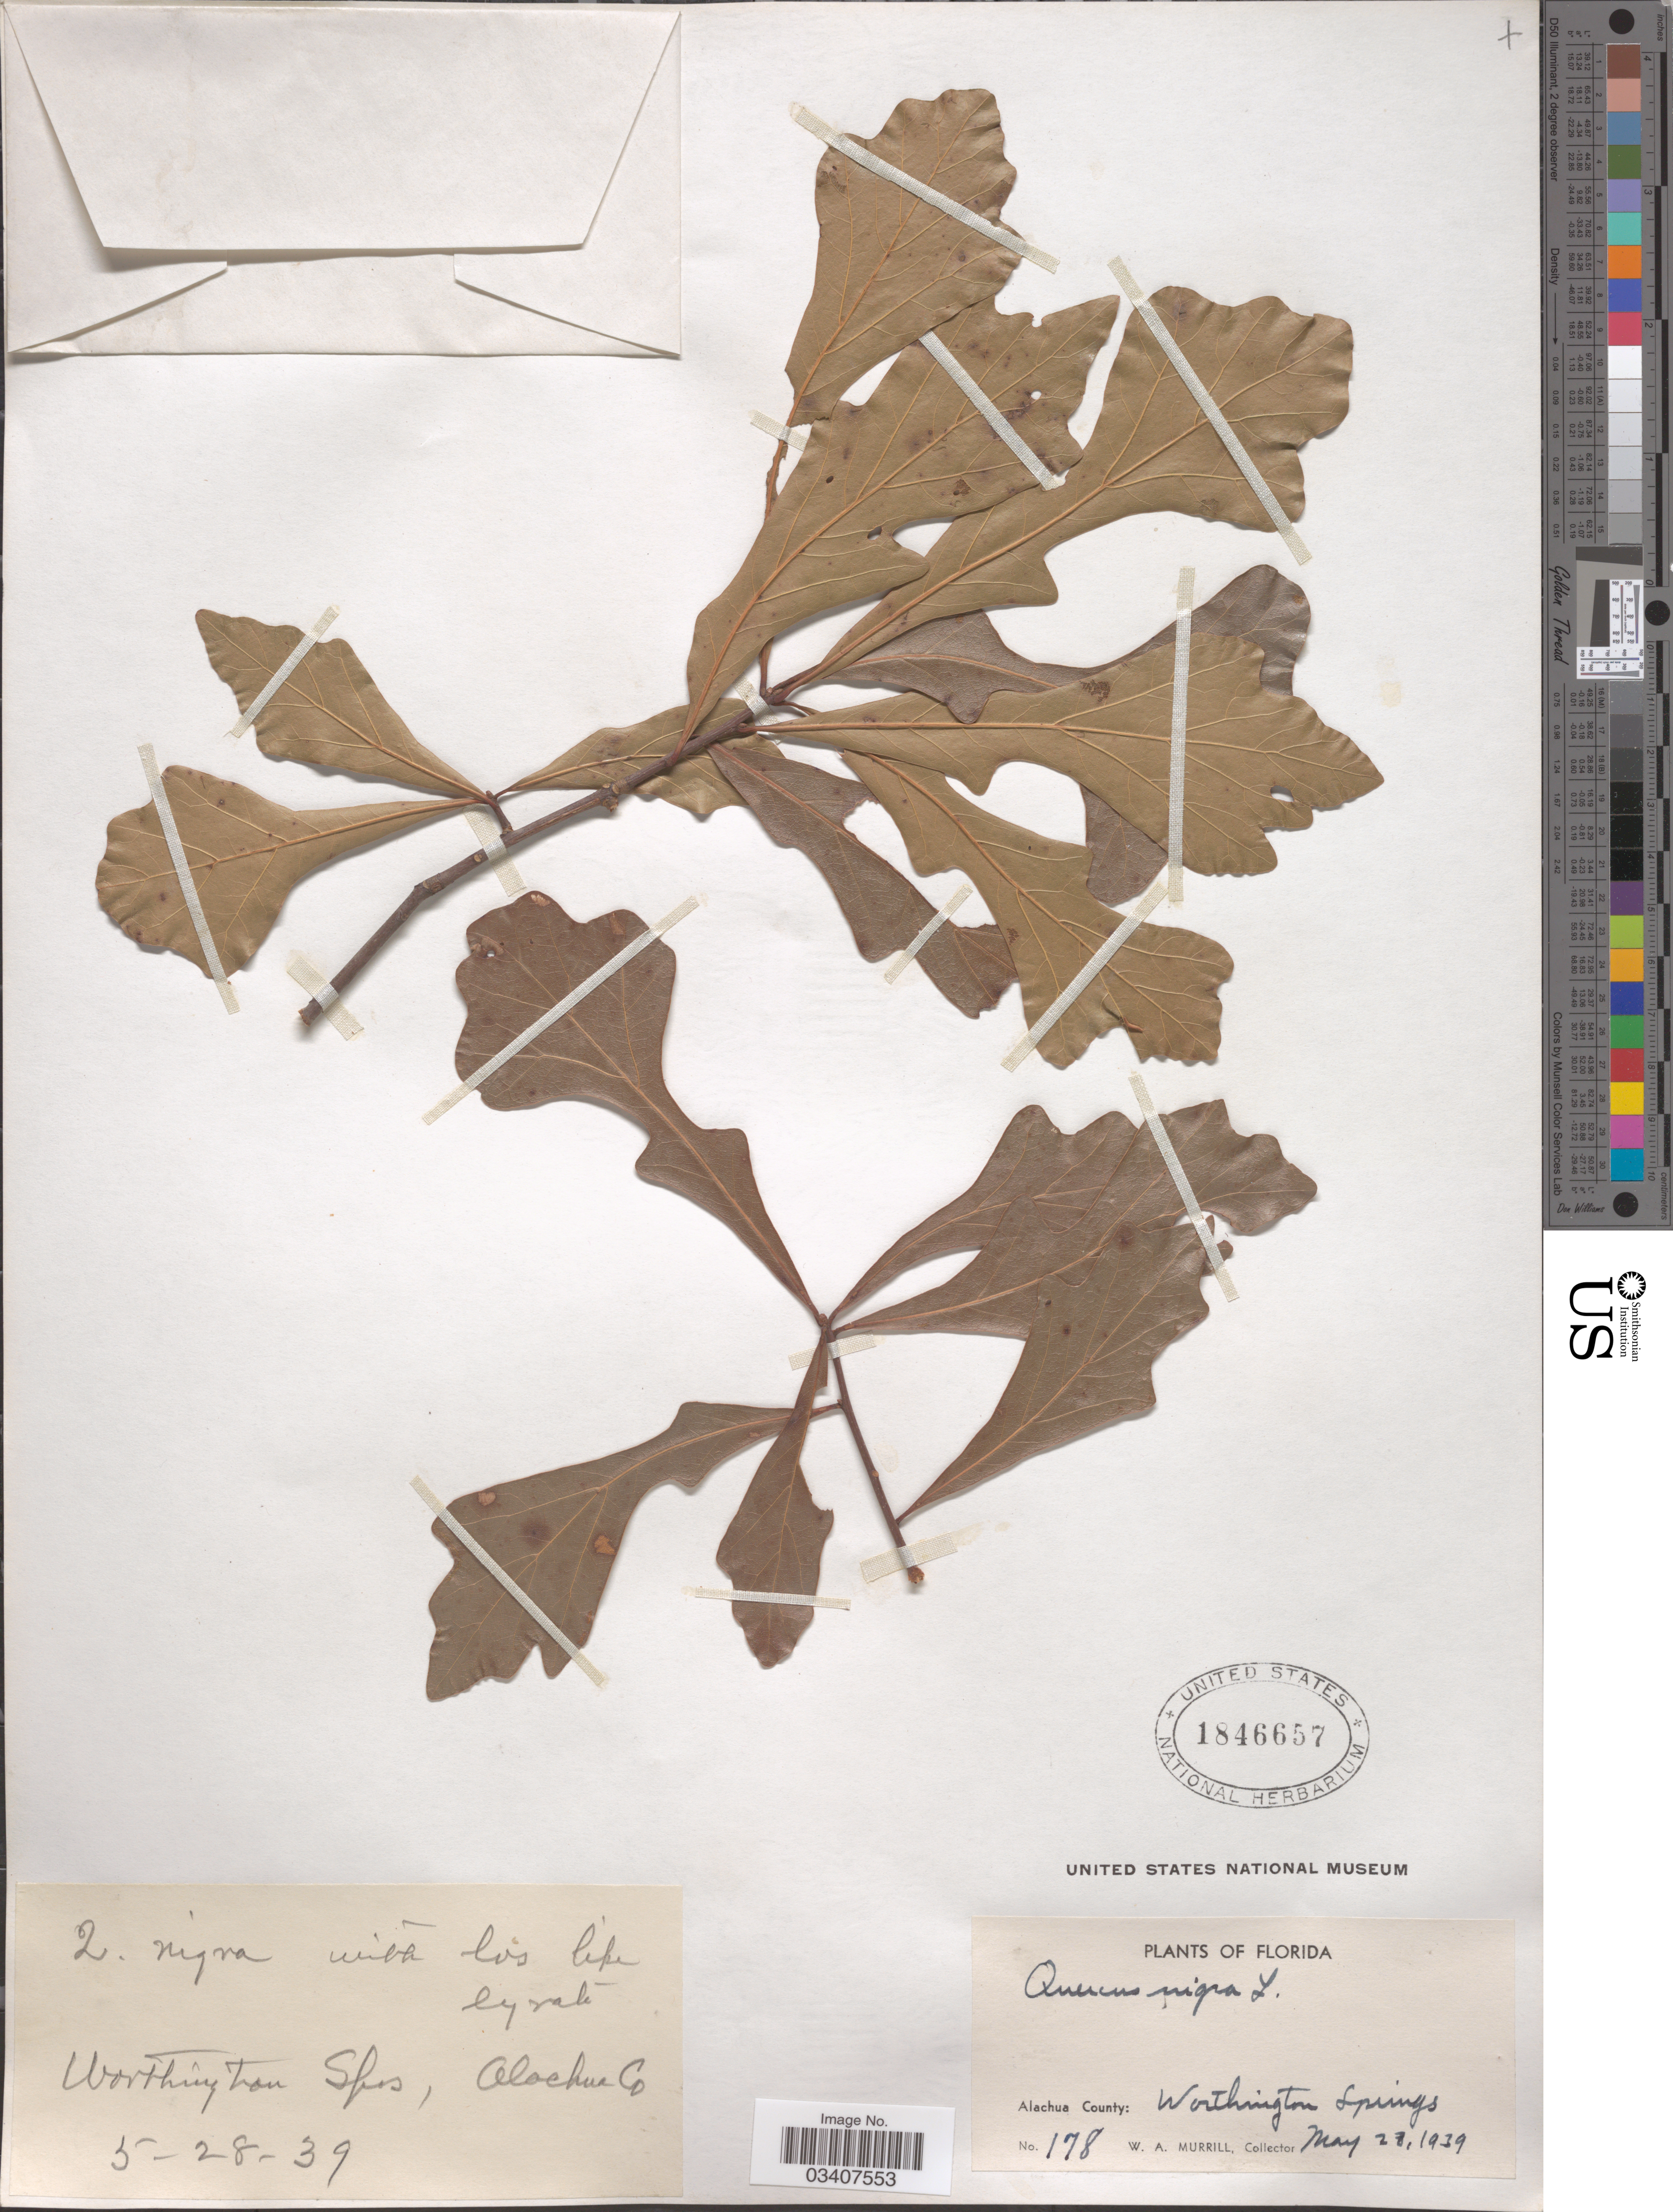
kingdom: Plantae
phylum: Tracheophyta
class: Magnoliopsida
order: Fagales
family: Fagaceae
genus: Quercus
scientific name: Quercus nigra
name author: L.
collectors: W. A. Murrill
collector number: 178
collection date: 1939-05-28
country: United States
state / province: Florida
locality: Alachua County: Worthington Springs.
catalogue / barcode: US 1846657